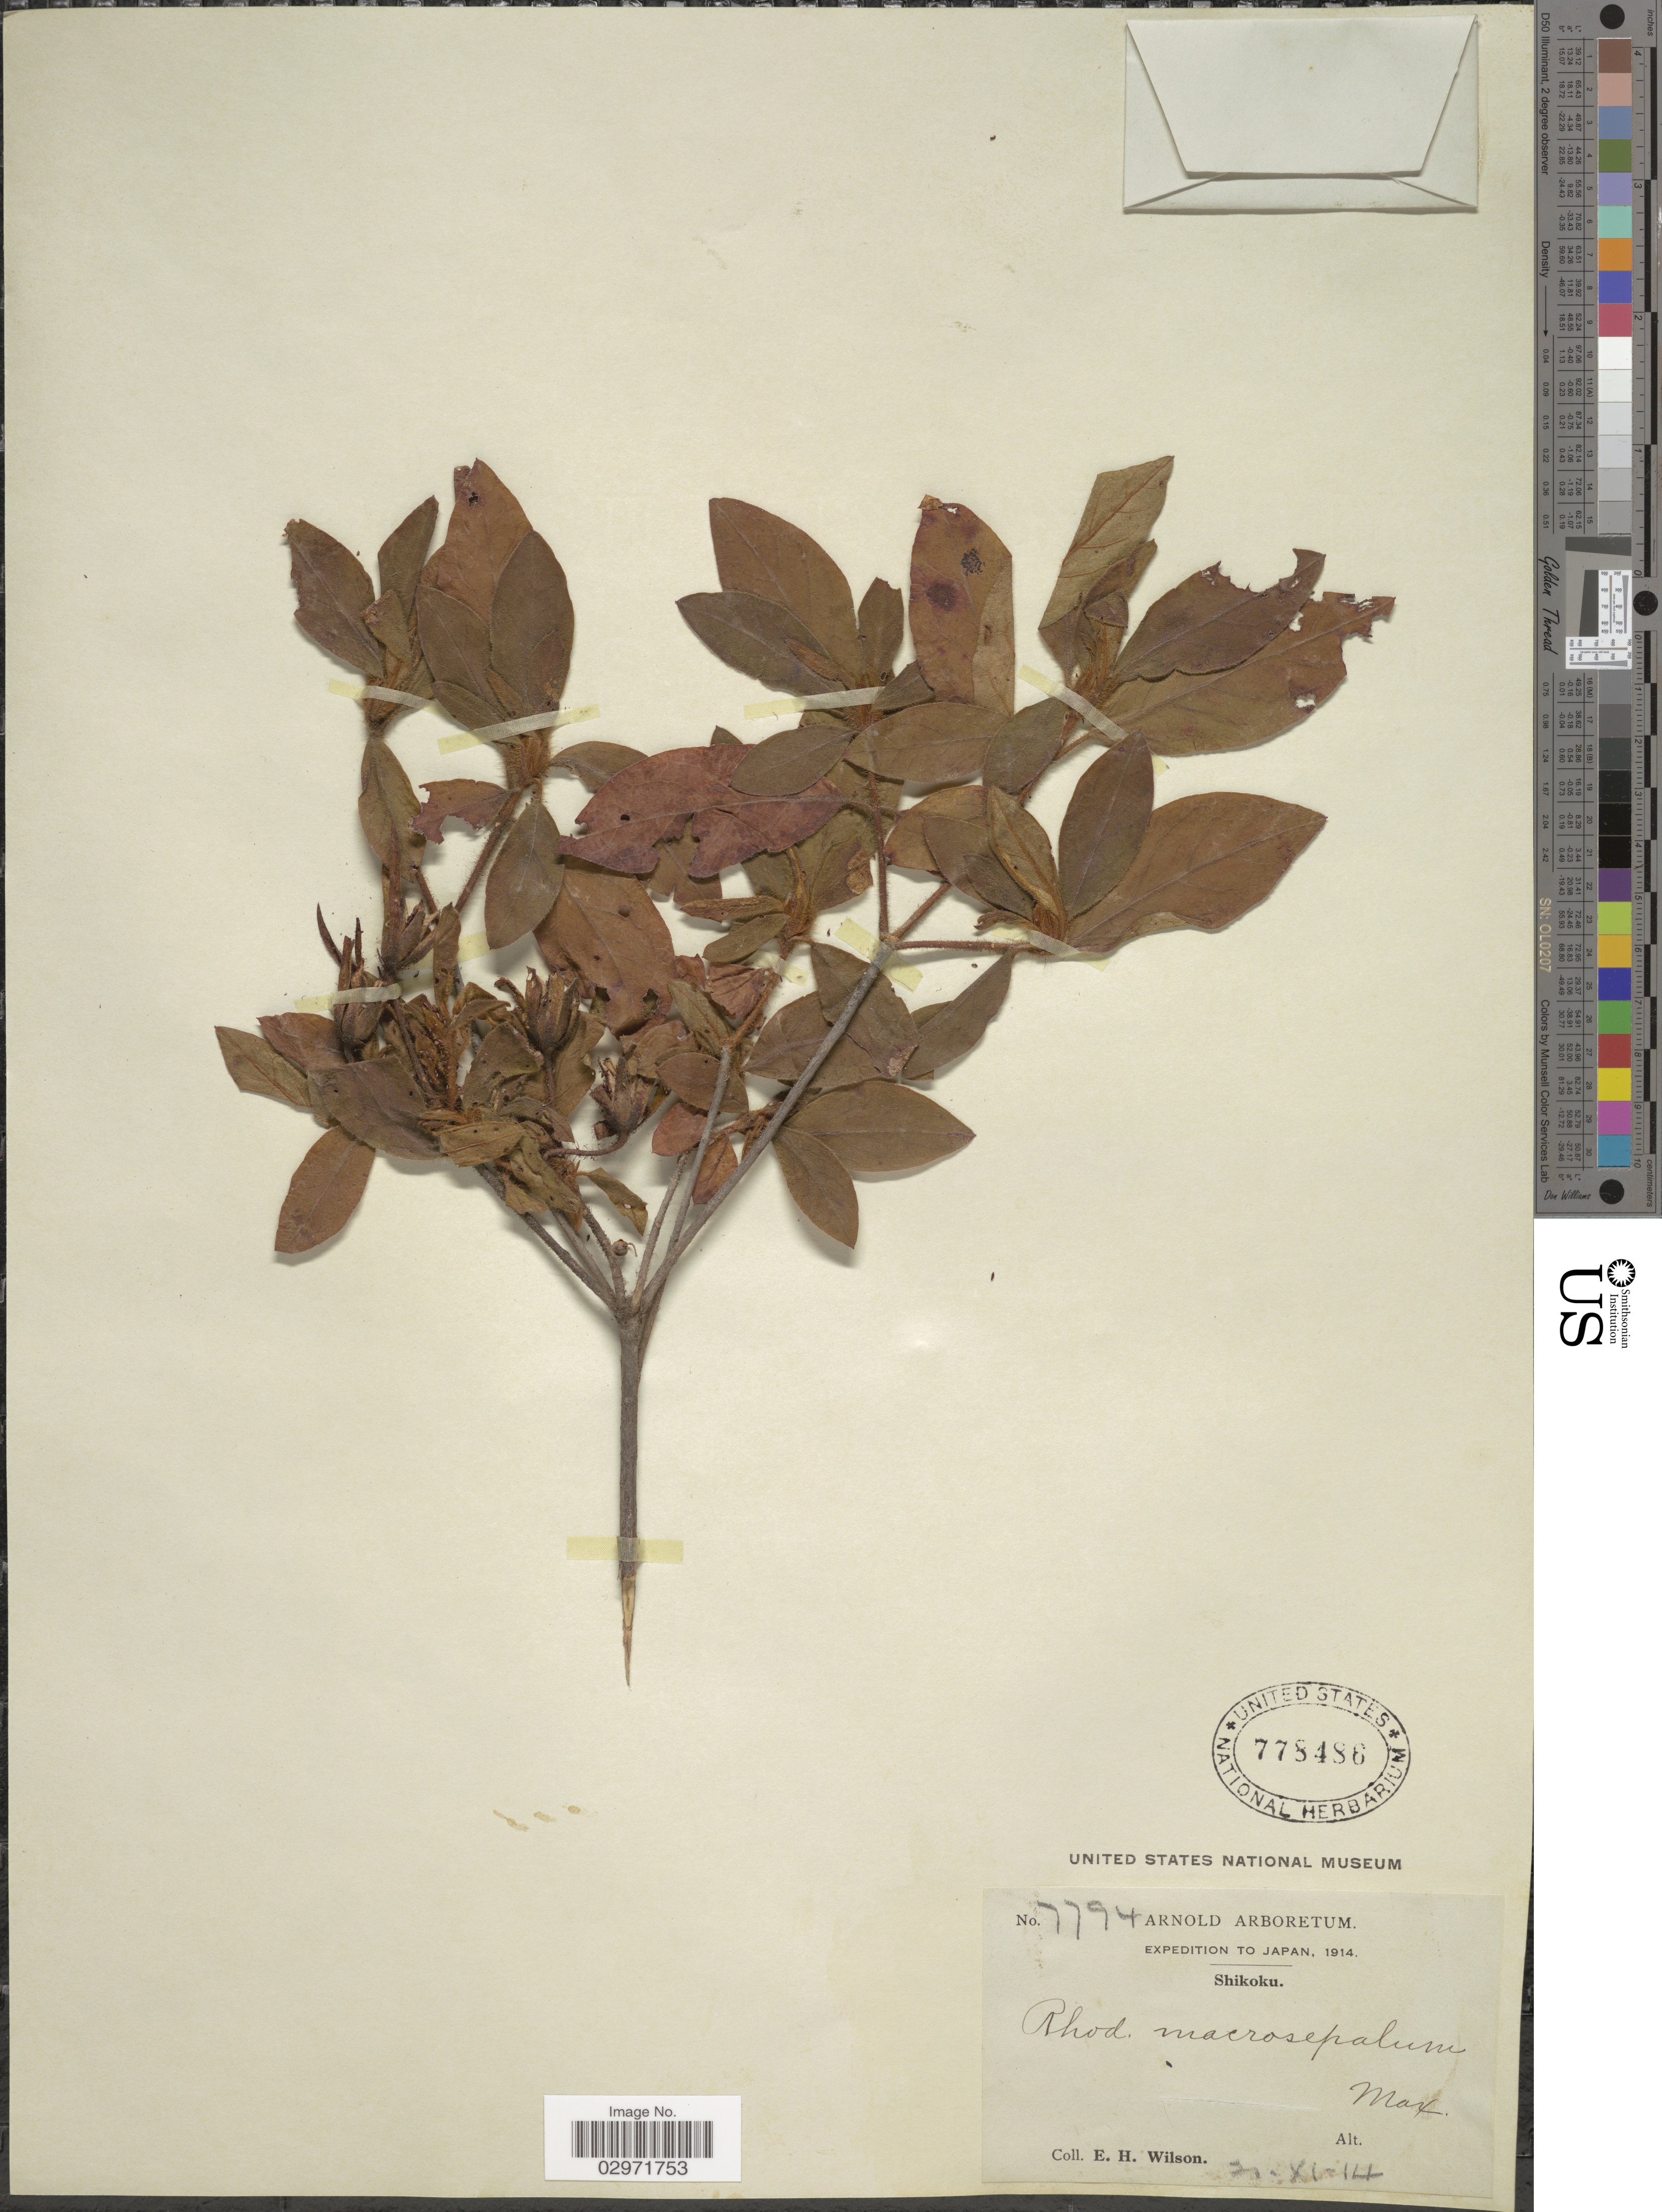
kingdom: Plantae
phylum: Tracheophyta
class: Magnoliopsida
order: Ericales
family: Ericaceae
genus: Rhododendron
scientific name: Rhododendron macrosepalum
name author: Maxim.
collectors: E. Wilson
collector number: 7794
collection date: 1914-11-21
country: Japan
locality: Shikoku.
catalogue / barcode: US 778486